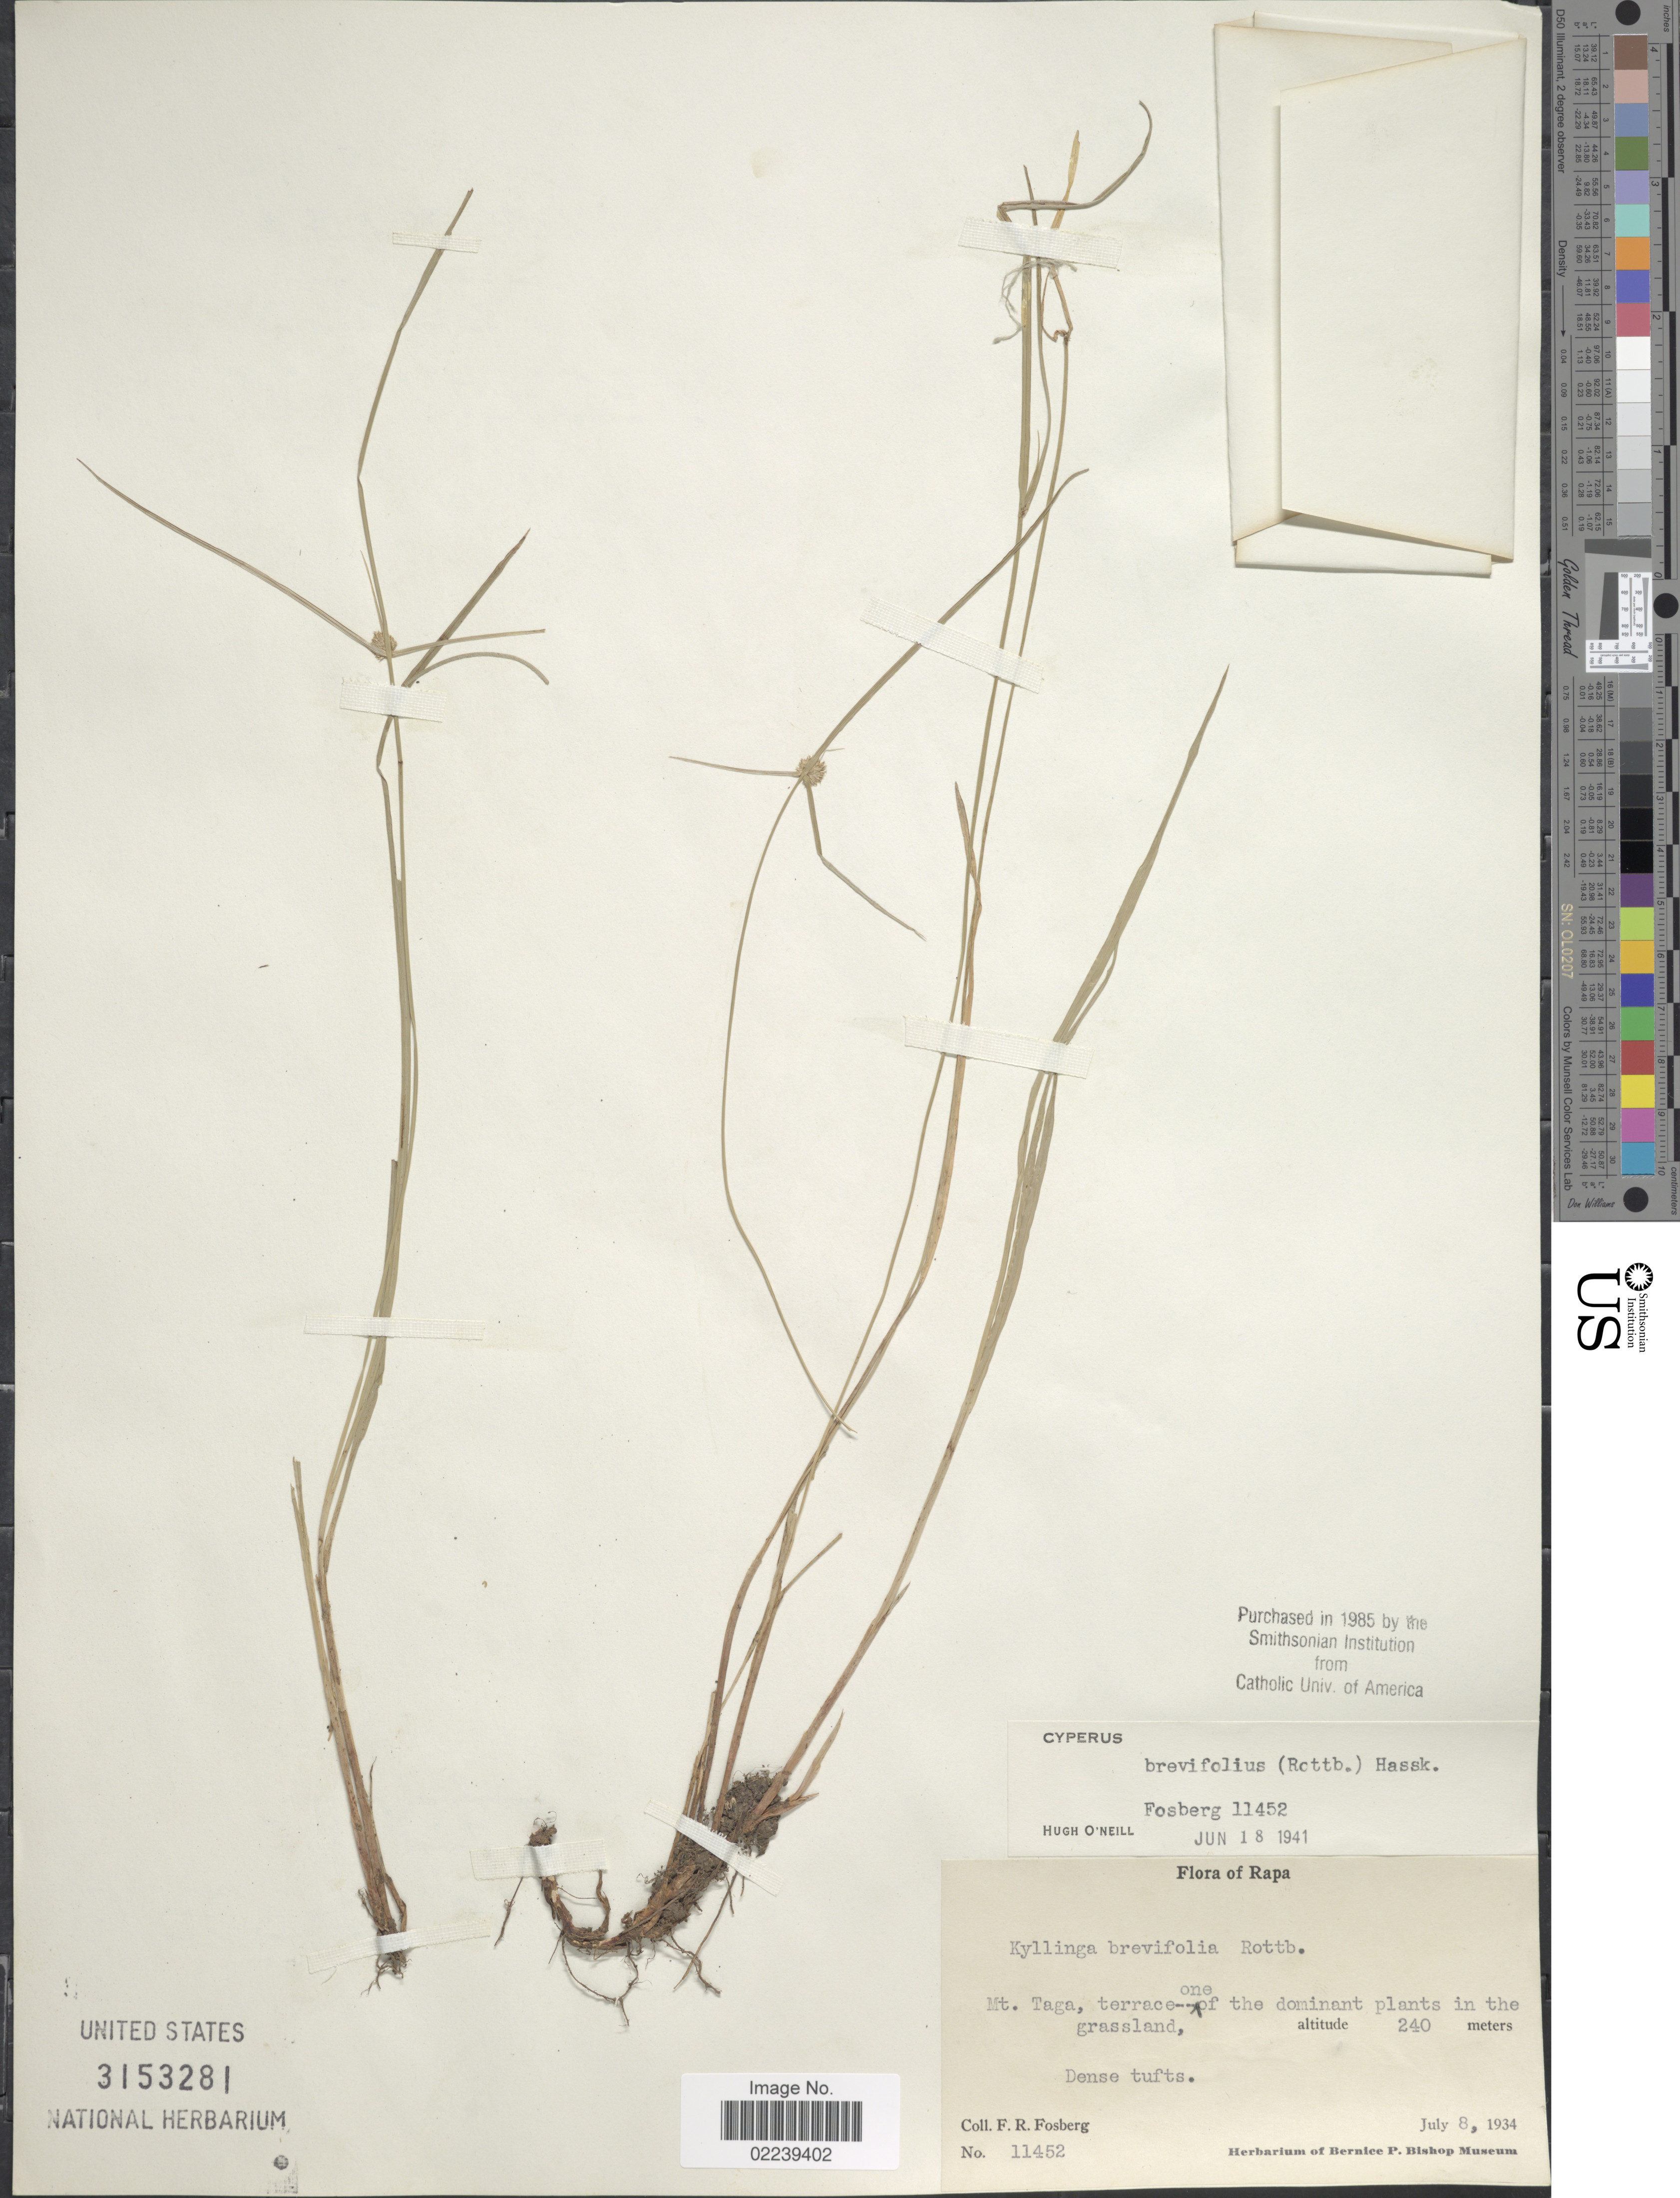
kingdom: Plantae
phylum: Tracheophyta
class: Liliopsida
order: Poales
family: Cyperaceae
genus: Cyperus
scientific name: Cyperus brevifolius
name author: (Rottb.) Hassk.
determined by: Strong, M. T., (US), Smithsonian Institution - National Museum of Natural History (UNITED STATES)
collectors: F. R. Fosberg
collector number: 11452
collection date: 1934-07-08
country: French Polynesia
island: Rapa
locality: Rapa, Mt Taga, terrace-one of the dominant plants in the grasslands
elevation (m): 240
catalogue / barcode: US 3153281